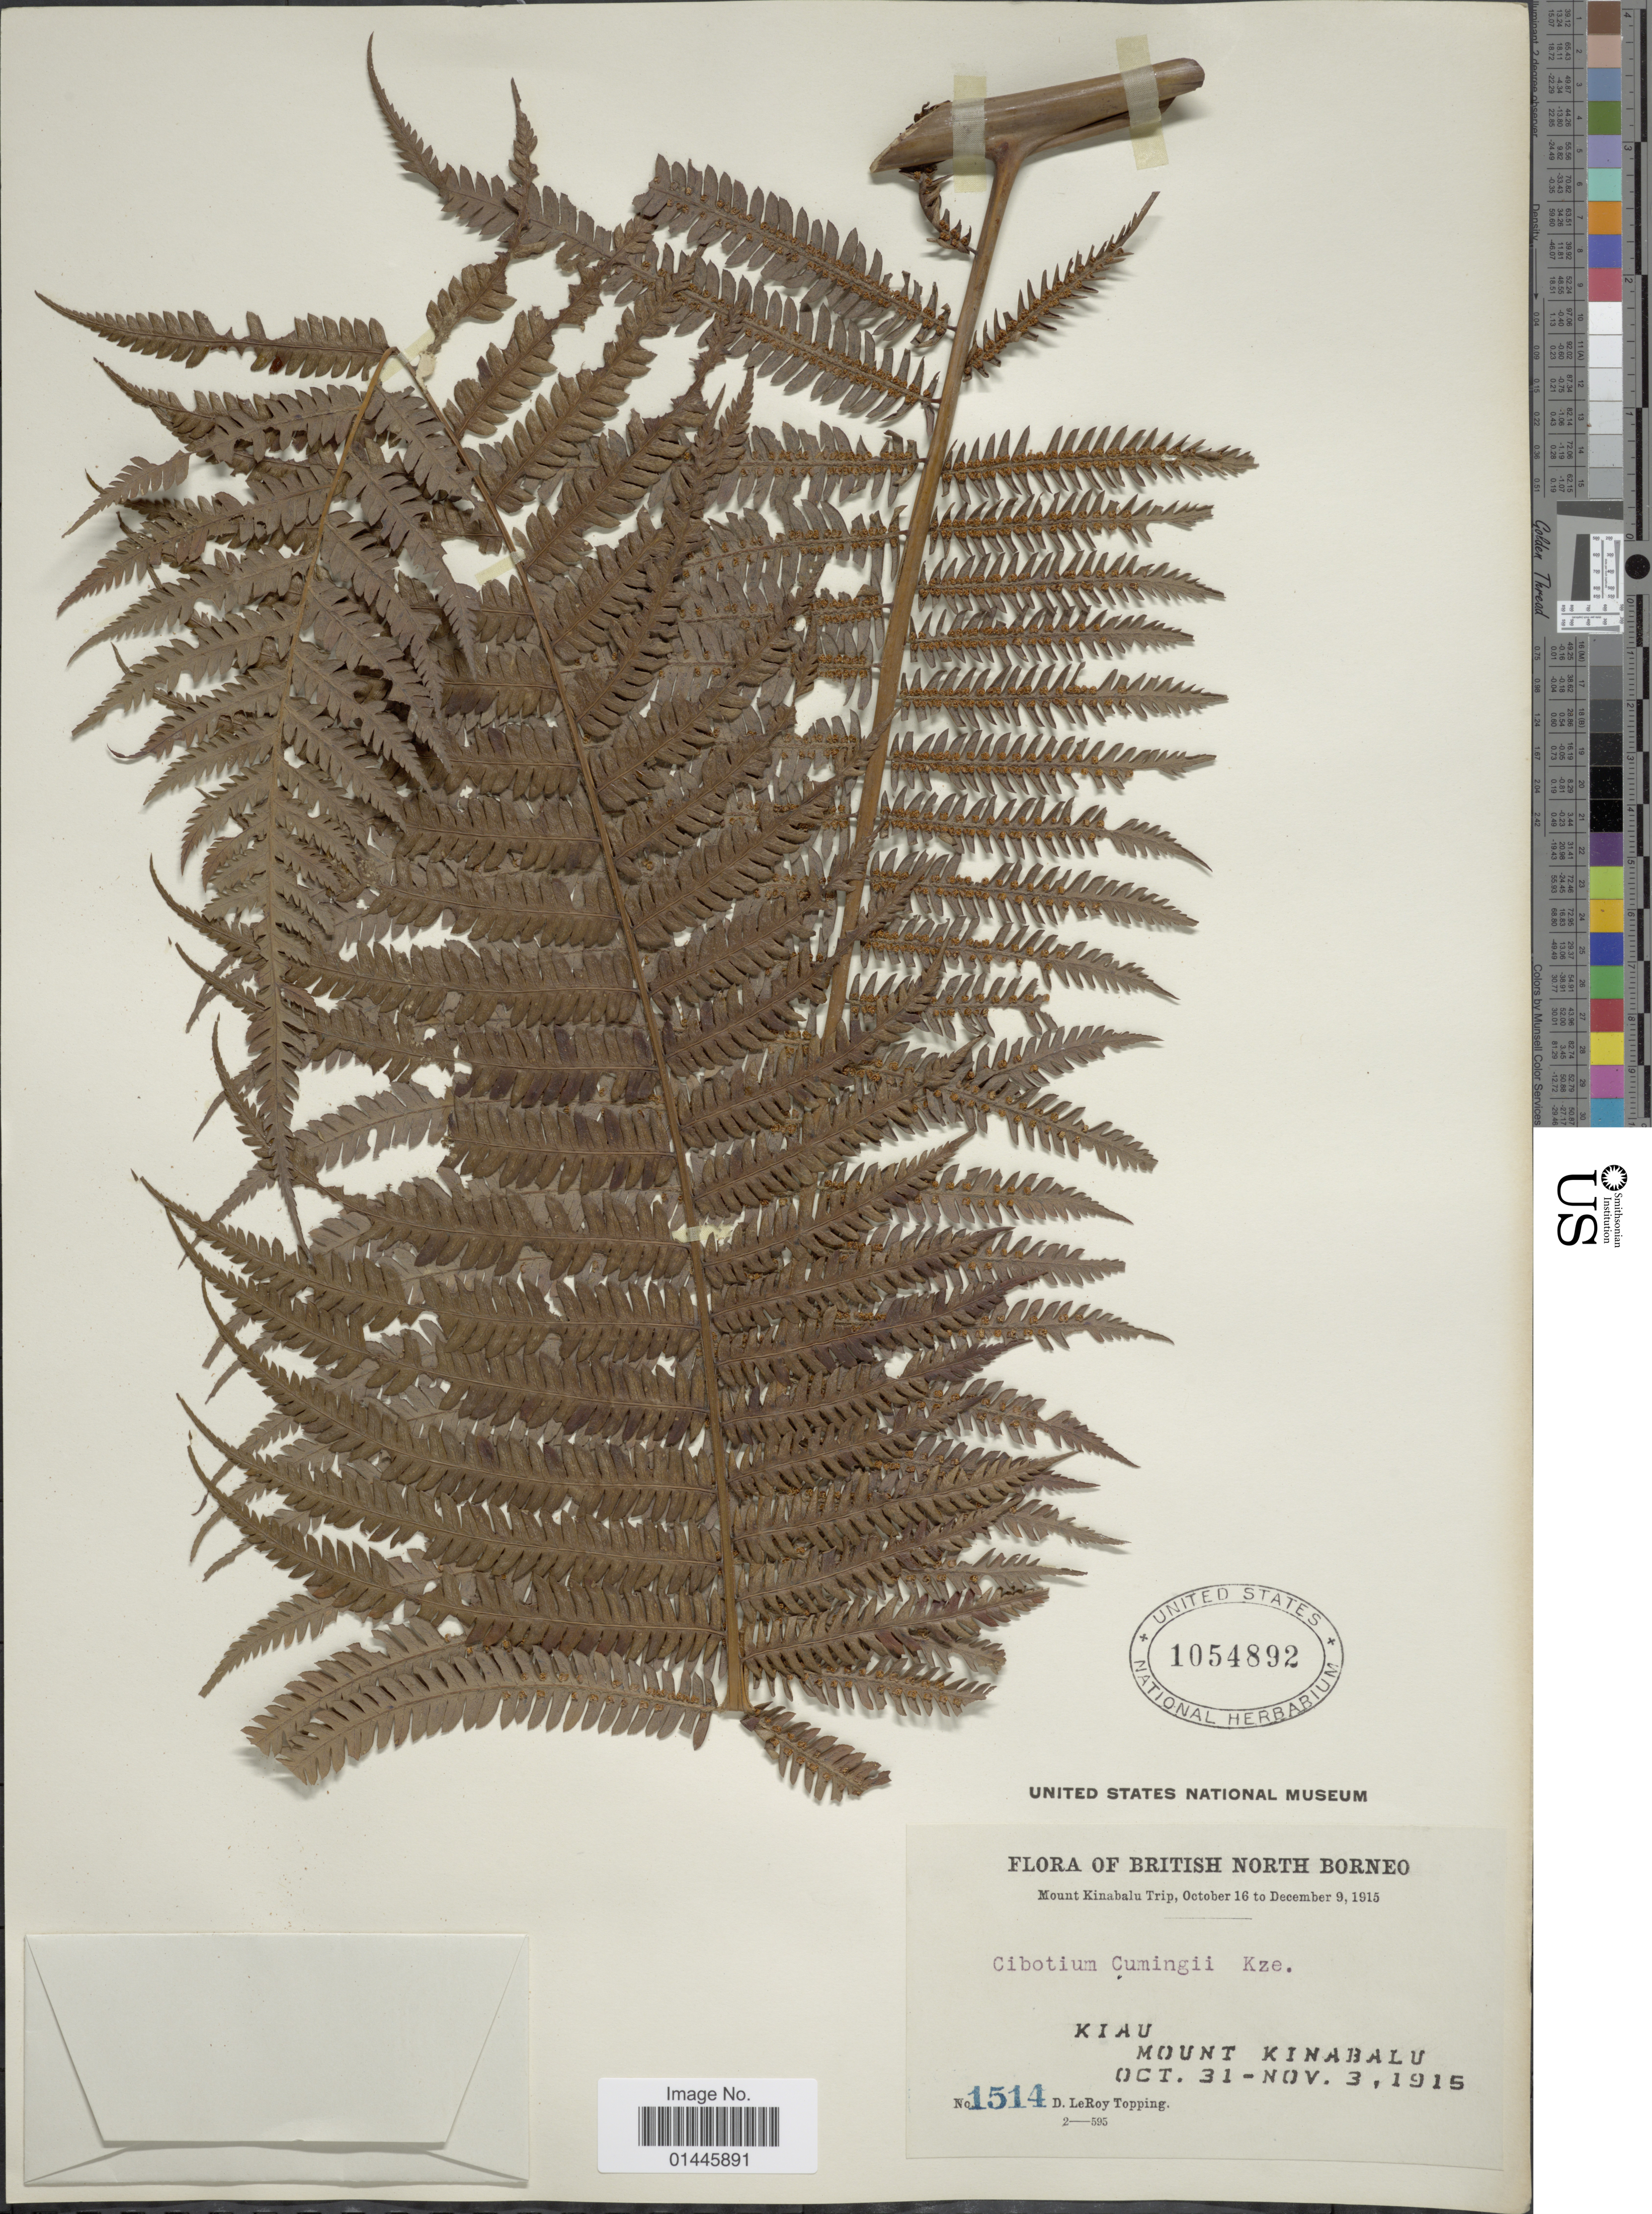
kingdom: Plantae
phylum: Tracheophyta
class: Polypodiopsida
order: Cyatheales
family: Cibotiaceae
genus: Cibotium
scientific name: Cibotium arachnoideum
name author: (C. Chr.) Holttum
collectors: D. L. Topping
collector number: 1514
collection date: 1915-10-31/1915-11-03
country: Malaysia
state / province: Sabah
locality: British North Borneo, Kiau, Mount Kinabalu.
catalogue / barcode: US 1054892